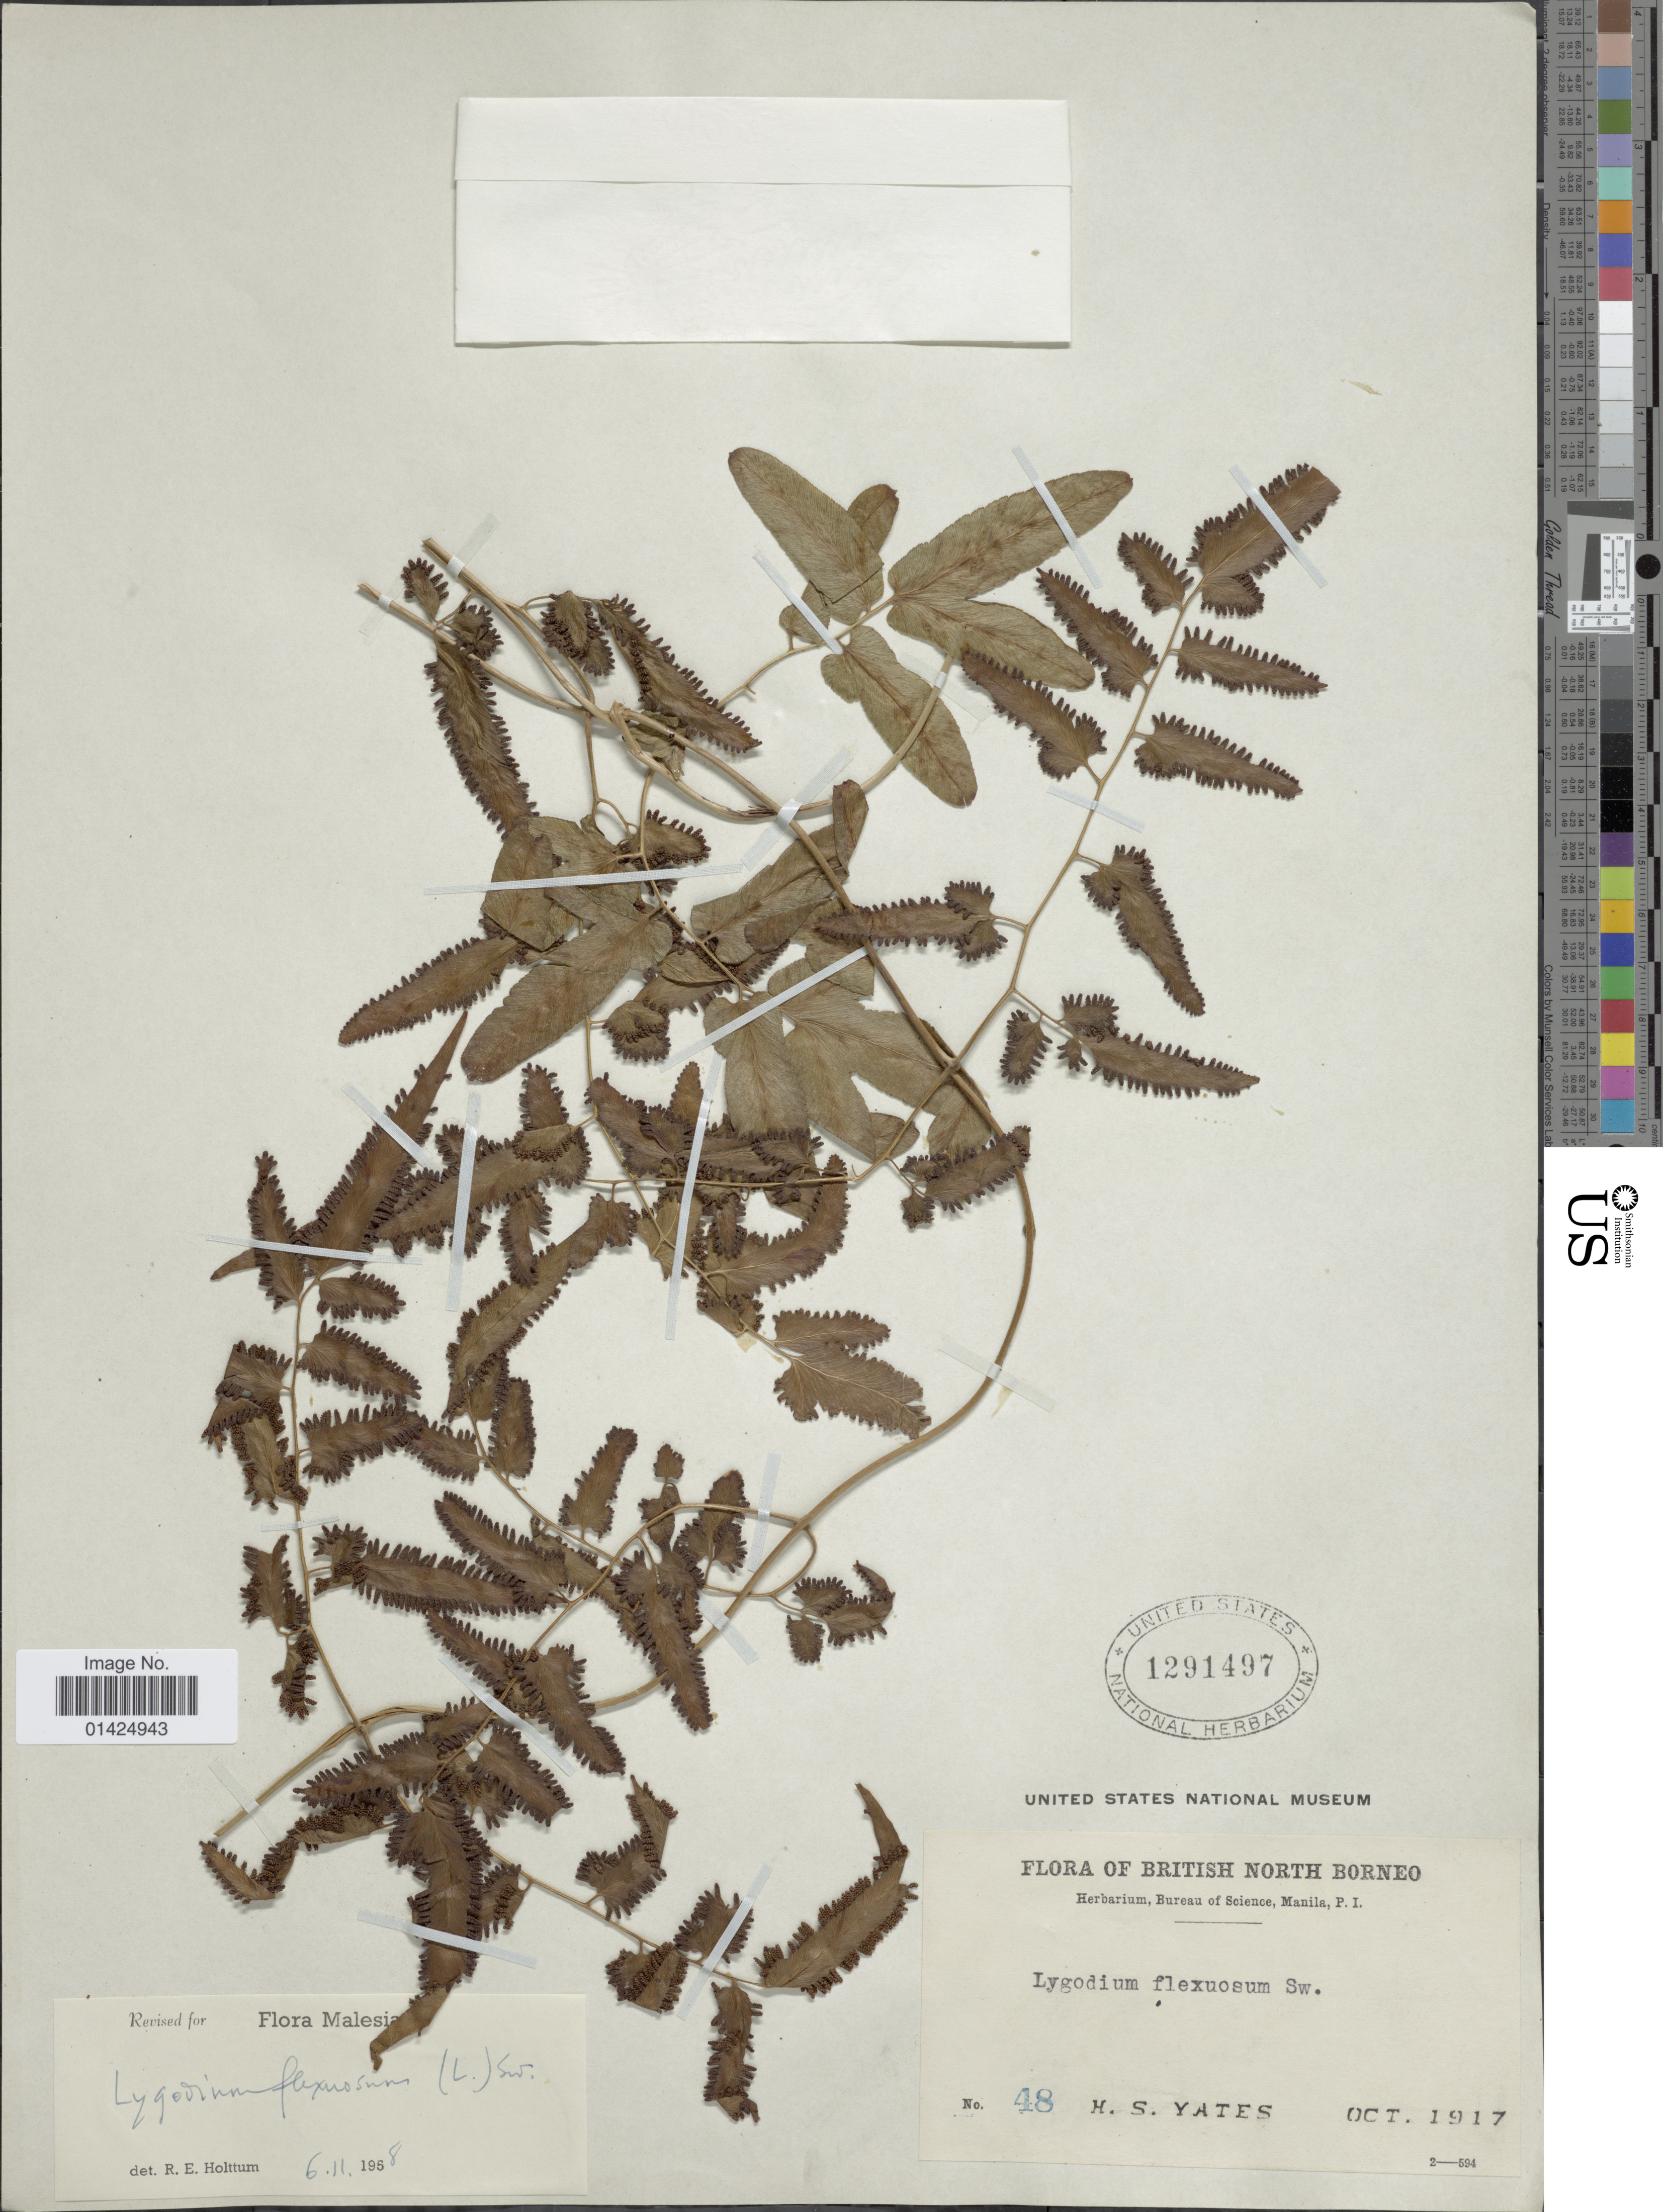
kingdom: Plantae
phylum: Tracheophyta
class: Polypodiopsida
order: Schizaeales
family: Lygodiaceae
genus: Lygodium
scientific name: Lygodium flexuosum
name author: Sw.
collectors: H. S. Yates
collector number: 48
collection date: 1917-10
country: Malaysia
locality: British North Borneo.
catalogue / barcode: US 1291497